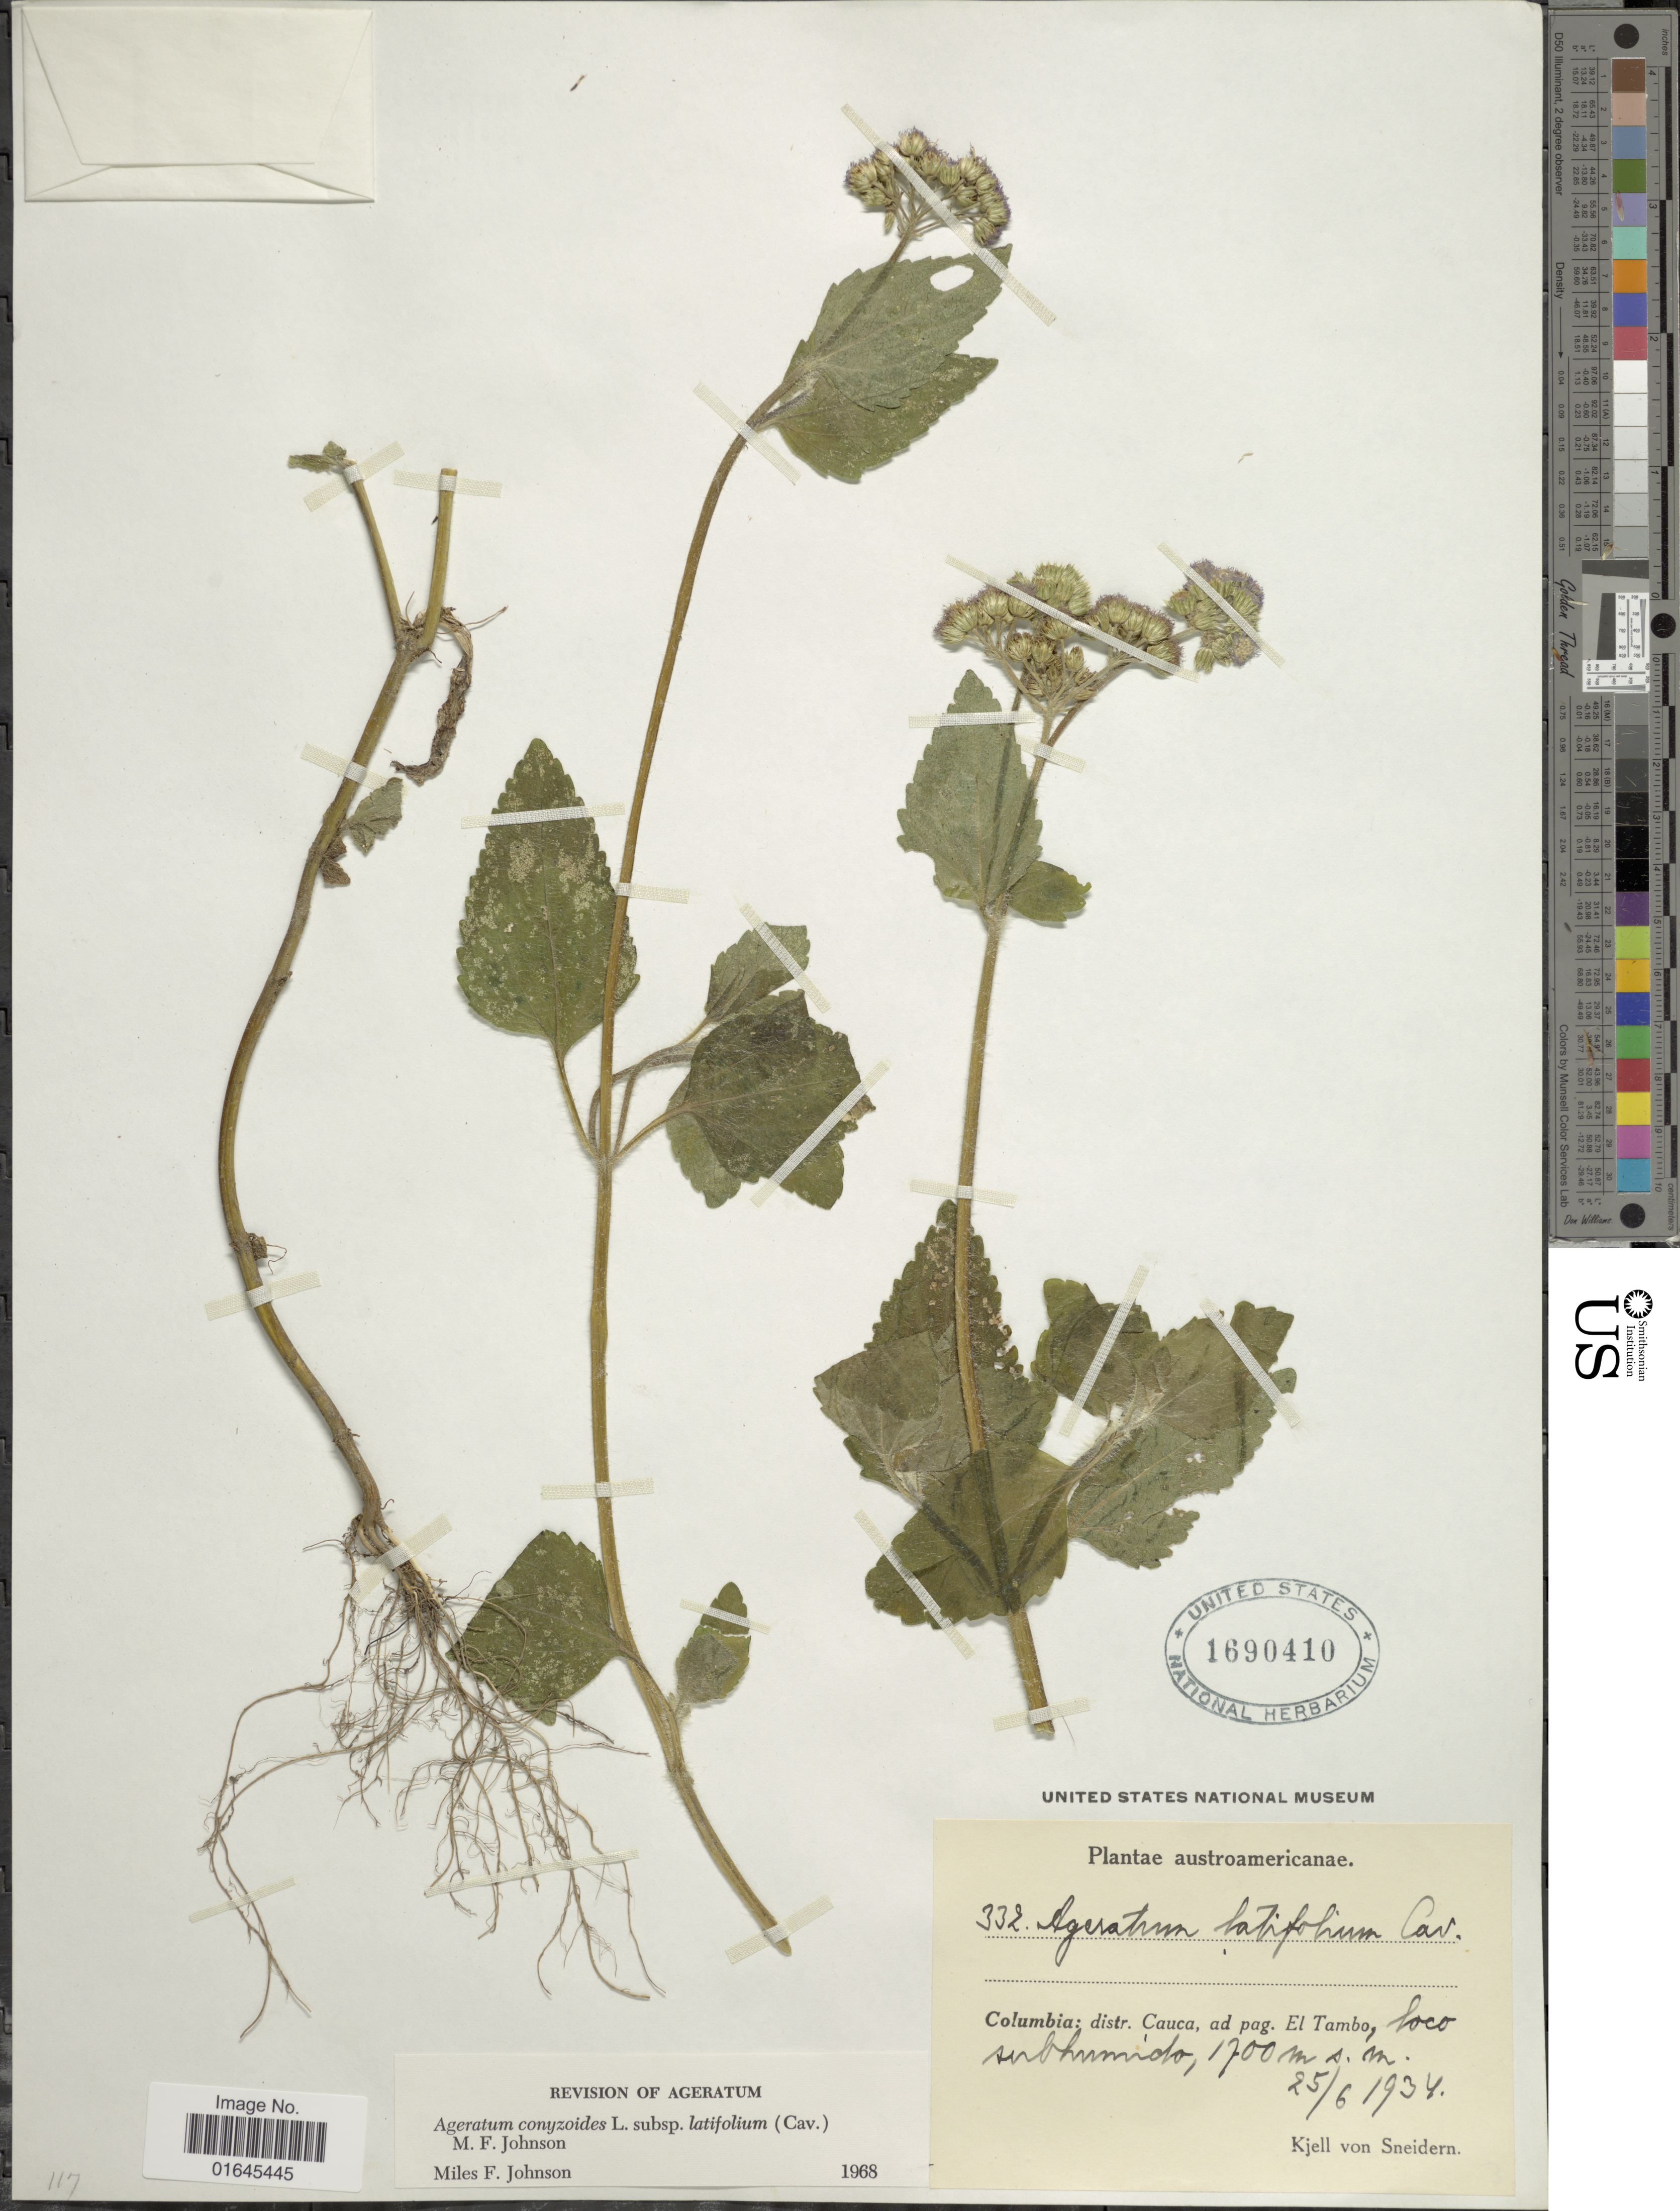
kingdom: Plantae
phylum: Tracheophyta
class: Magnoliopsida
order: Asterales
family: Asteraceae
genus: Ageratum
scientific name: Ageratum conyzoides subsp. latifolium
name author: (Cav.) M.F. Johnson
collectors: K. von Sneidern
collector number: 332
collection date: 1934-06-25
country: Colombia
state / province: Cauca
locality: Ad pag. El Tambo, loco subhumido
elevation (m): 1700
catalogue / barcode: US 1690410